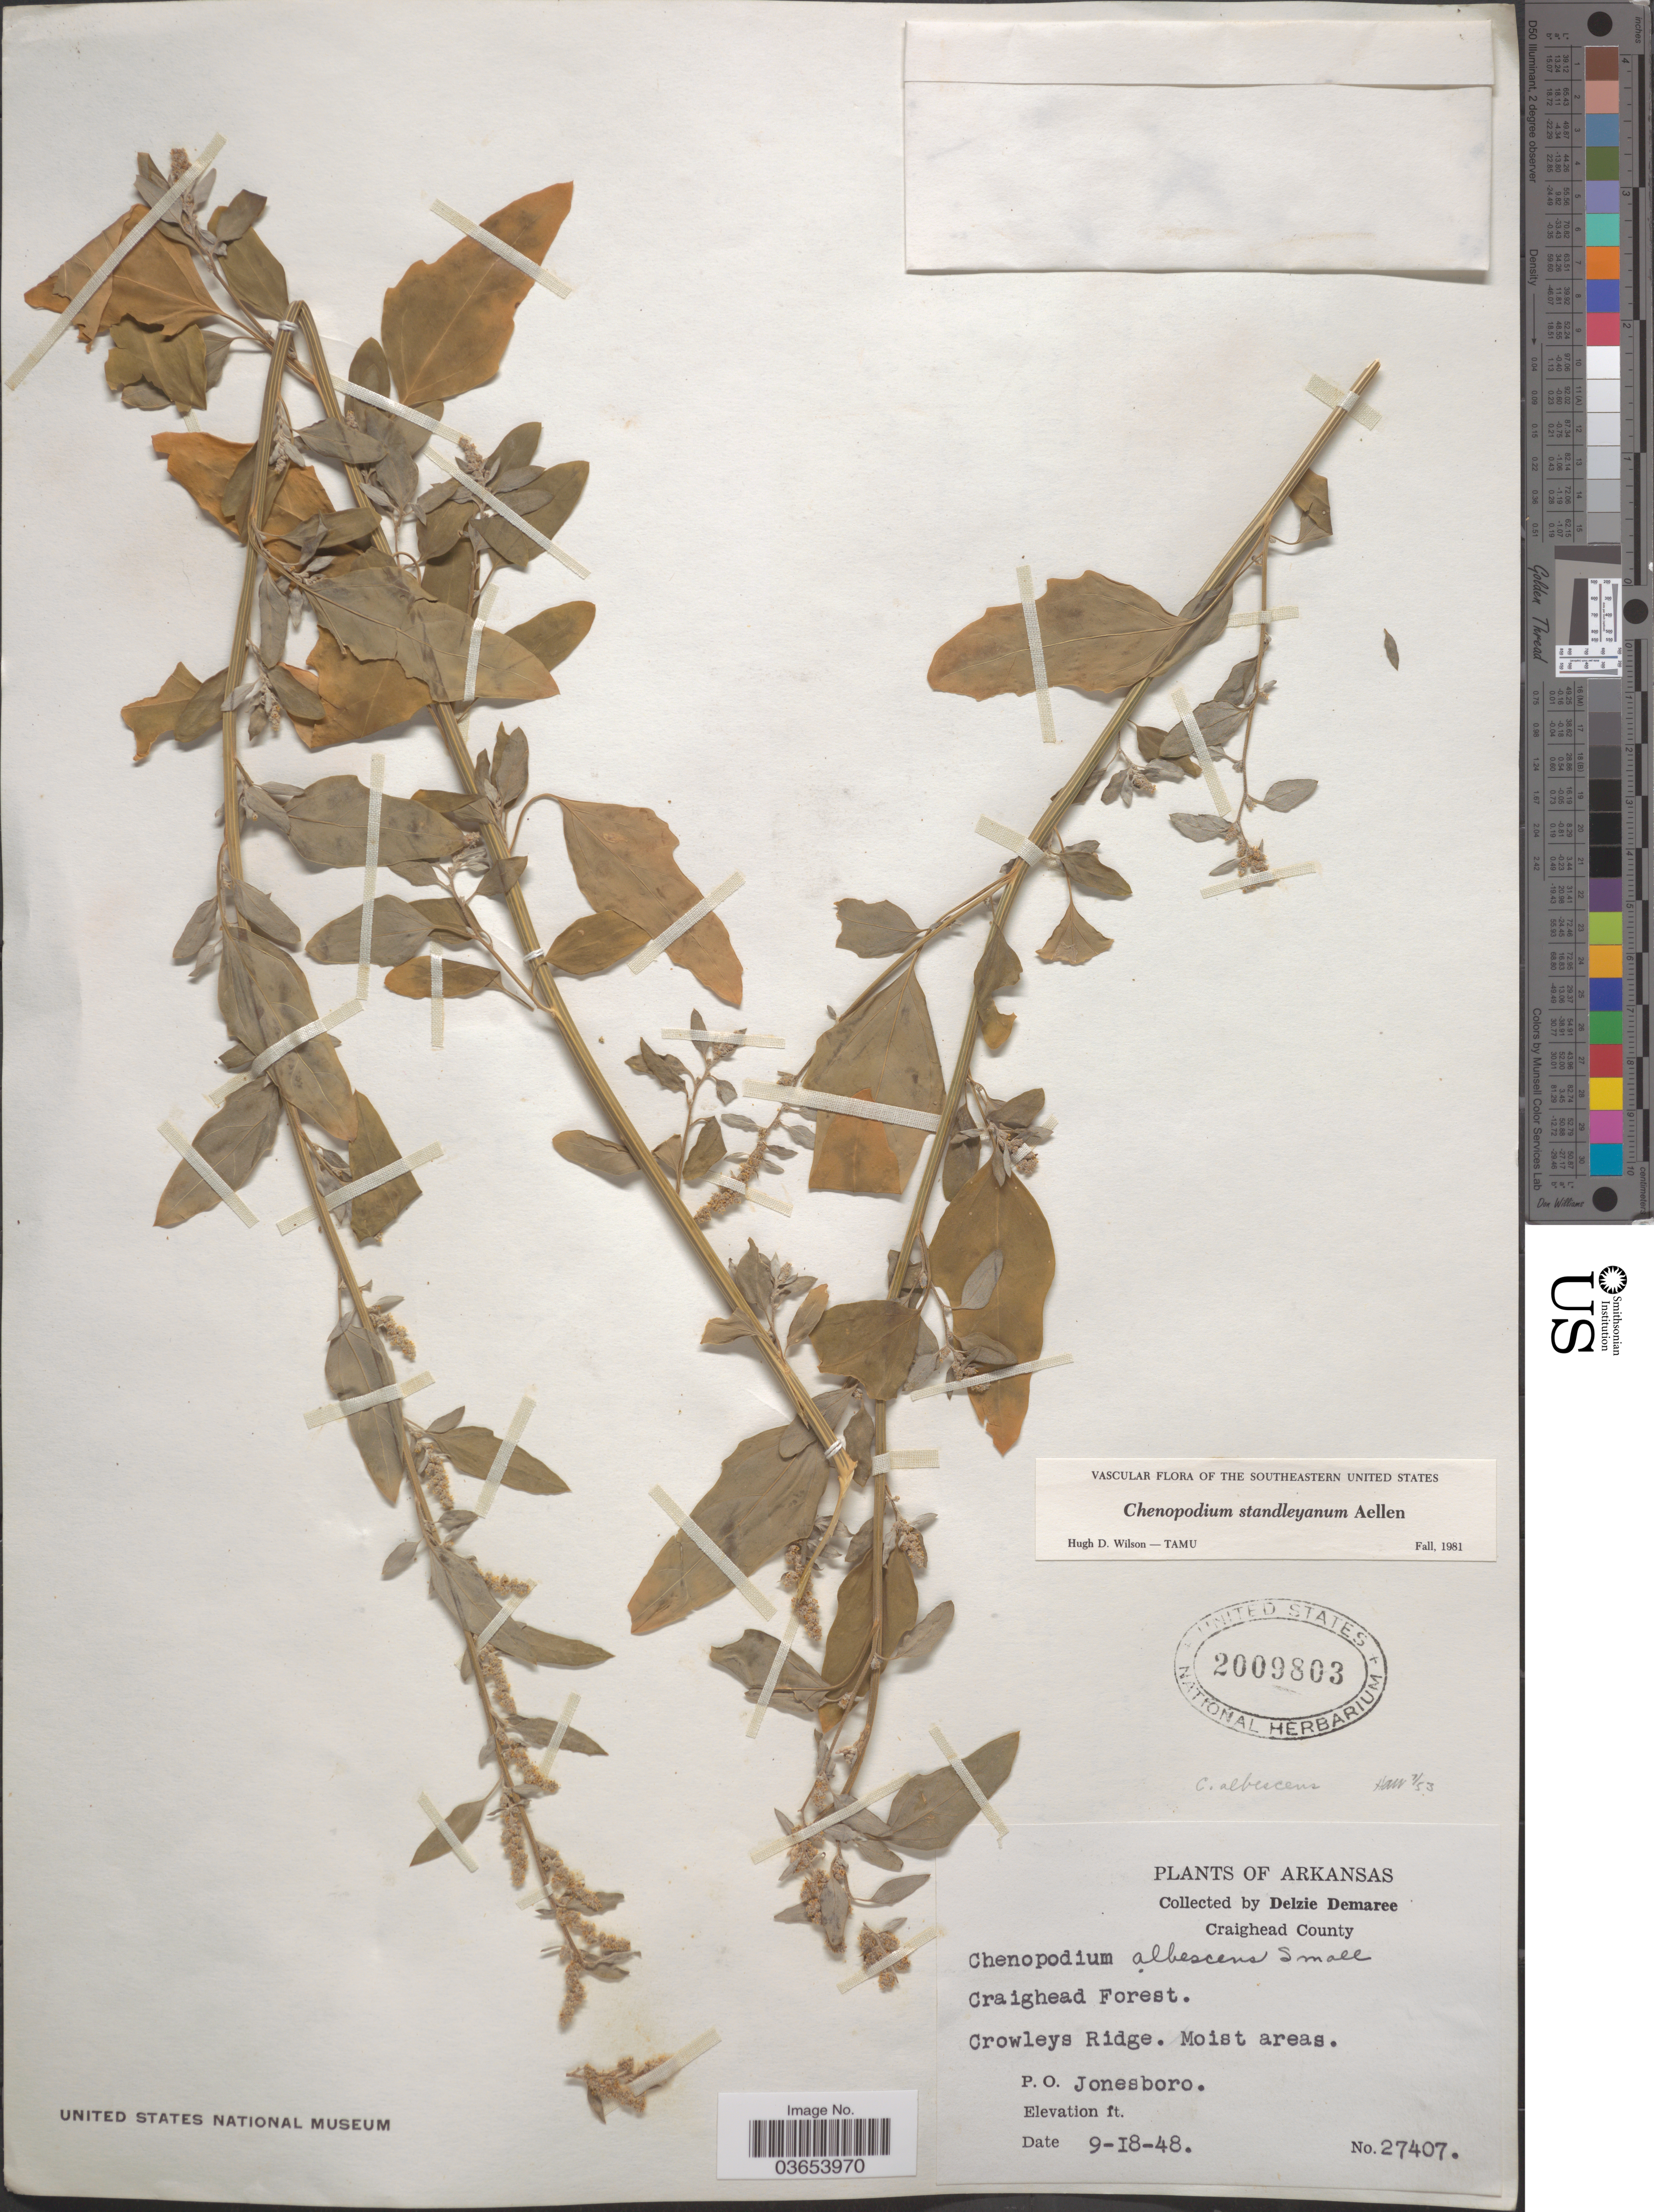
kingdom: Plantae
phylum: Tracheophyta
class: Magnoliopsida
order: Caryophyllales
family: Amaranthaceae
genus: Chenopodium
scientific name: Chenopodium standleyanum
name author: Aellen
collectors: D. Demaree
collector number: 27407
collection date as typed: Transcribed d/m/y: 18/9/48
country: United States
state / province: Arkansas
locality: Craighead Forest. Craighead County. Crowleys Ridge. Mois areas. P.O. Jonesboro.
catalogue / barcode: US 2009803